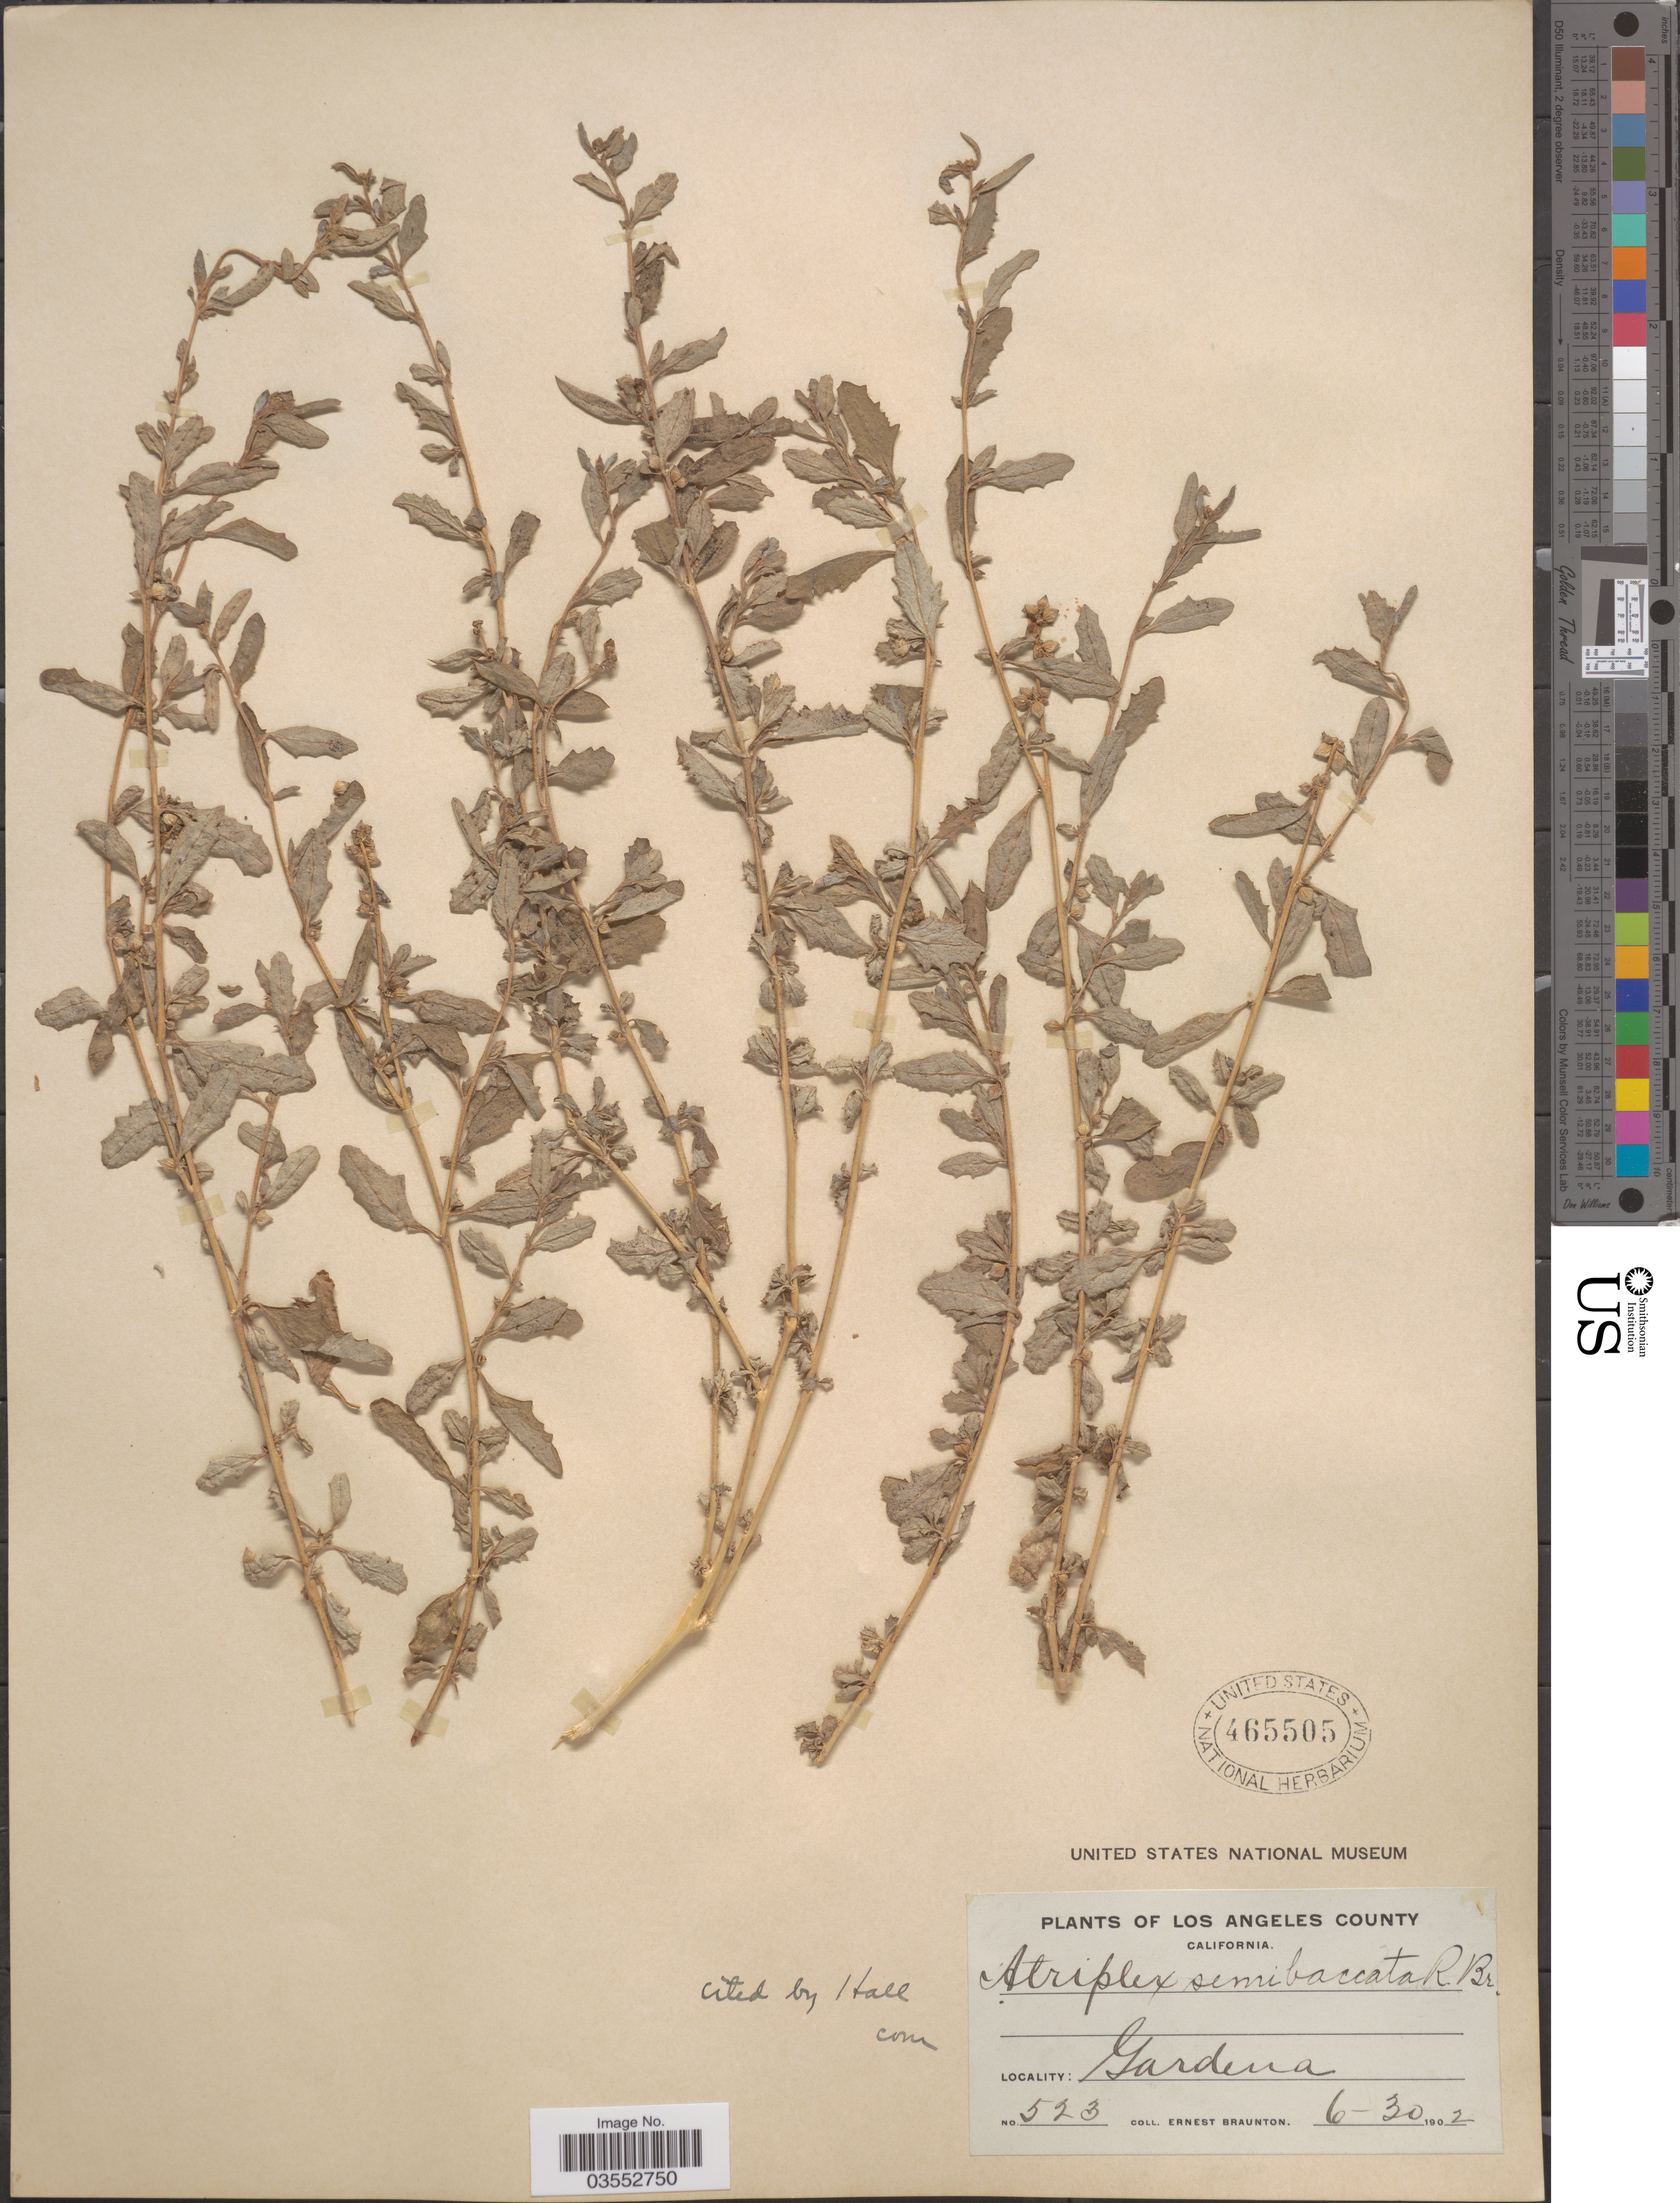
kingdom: Plantae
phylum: Tracheophyta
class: Magnoliopsida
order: Caryophyllales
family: Amaranthaceae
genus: Atriplex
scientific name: Atriplex semibaccata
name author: R. Br.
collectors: E. Braunton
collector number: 523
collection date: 1902-06-30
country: United States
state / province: California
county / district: Los Angeles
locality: Los Angeles County. Gardena.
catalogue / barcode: US 465505